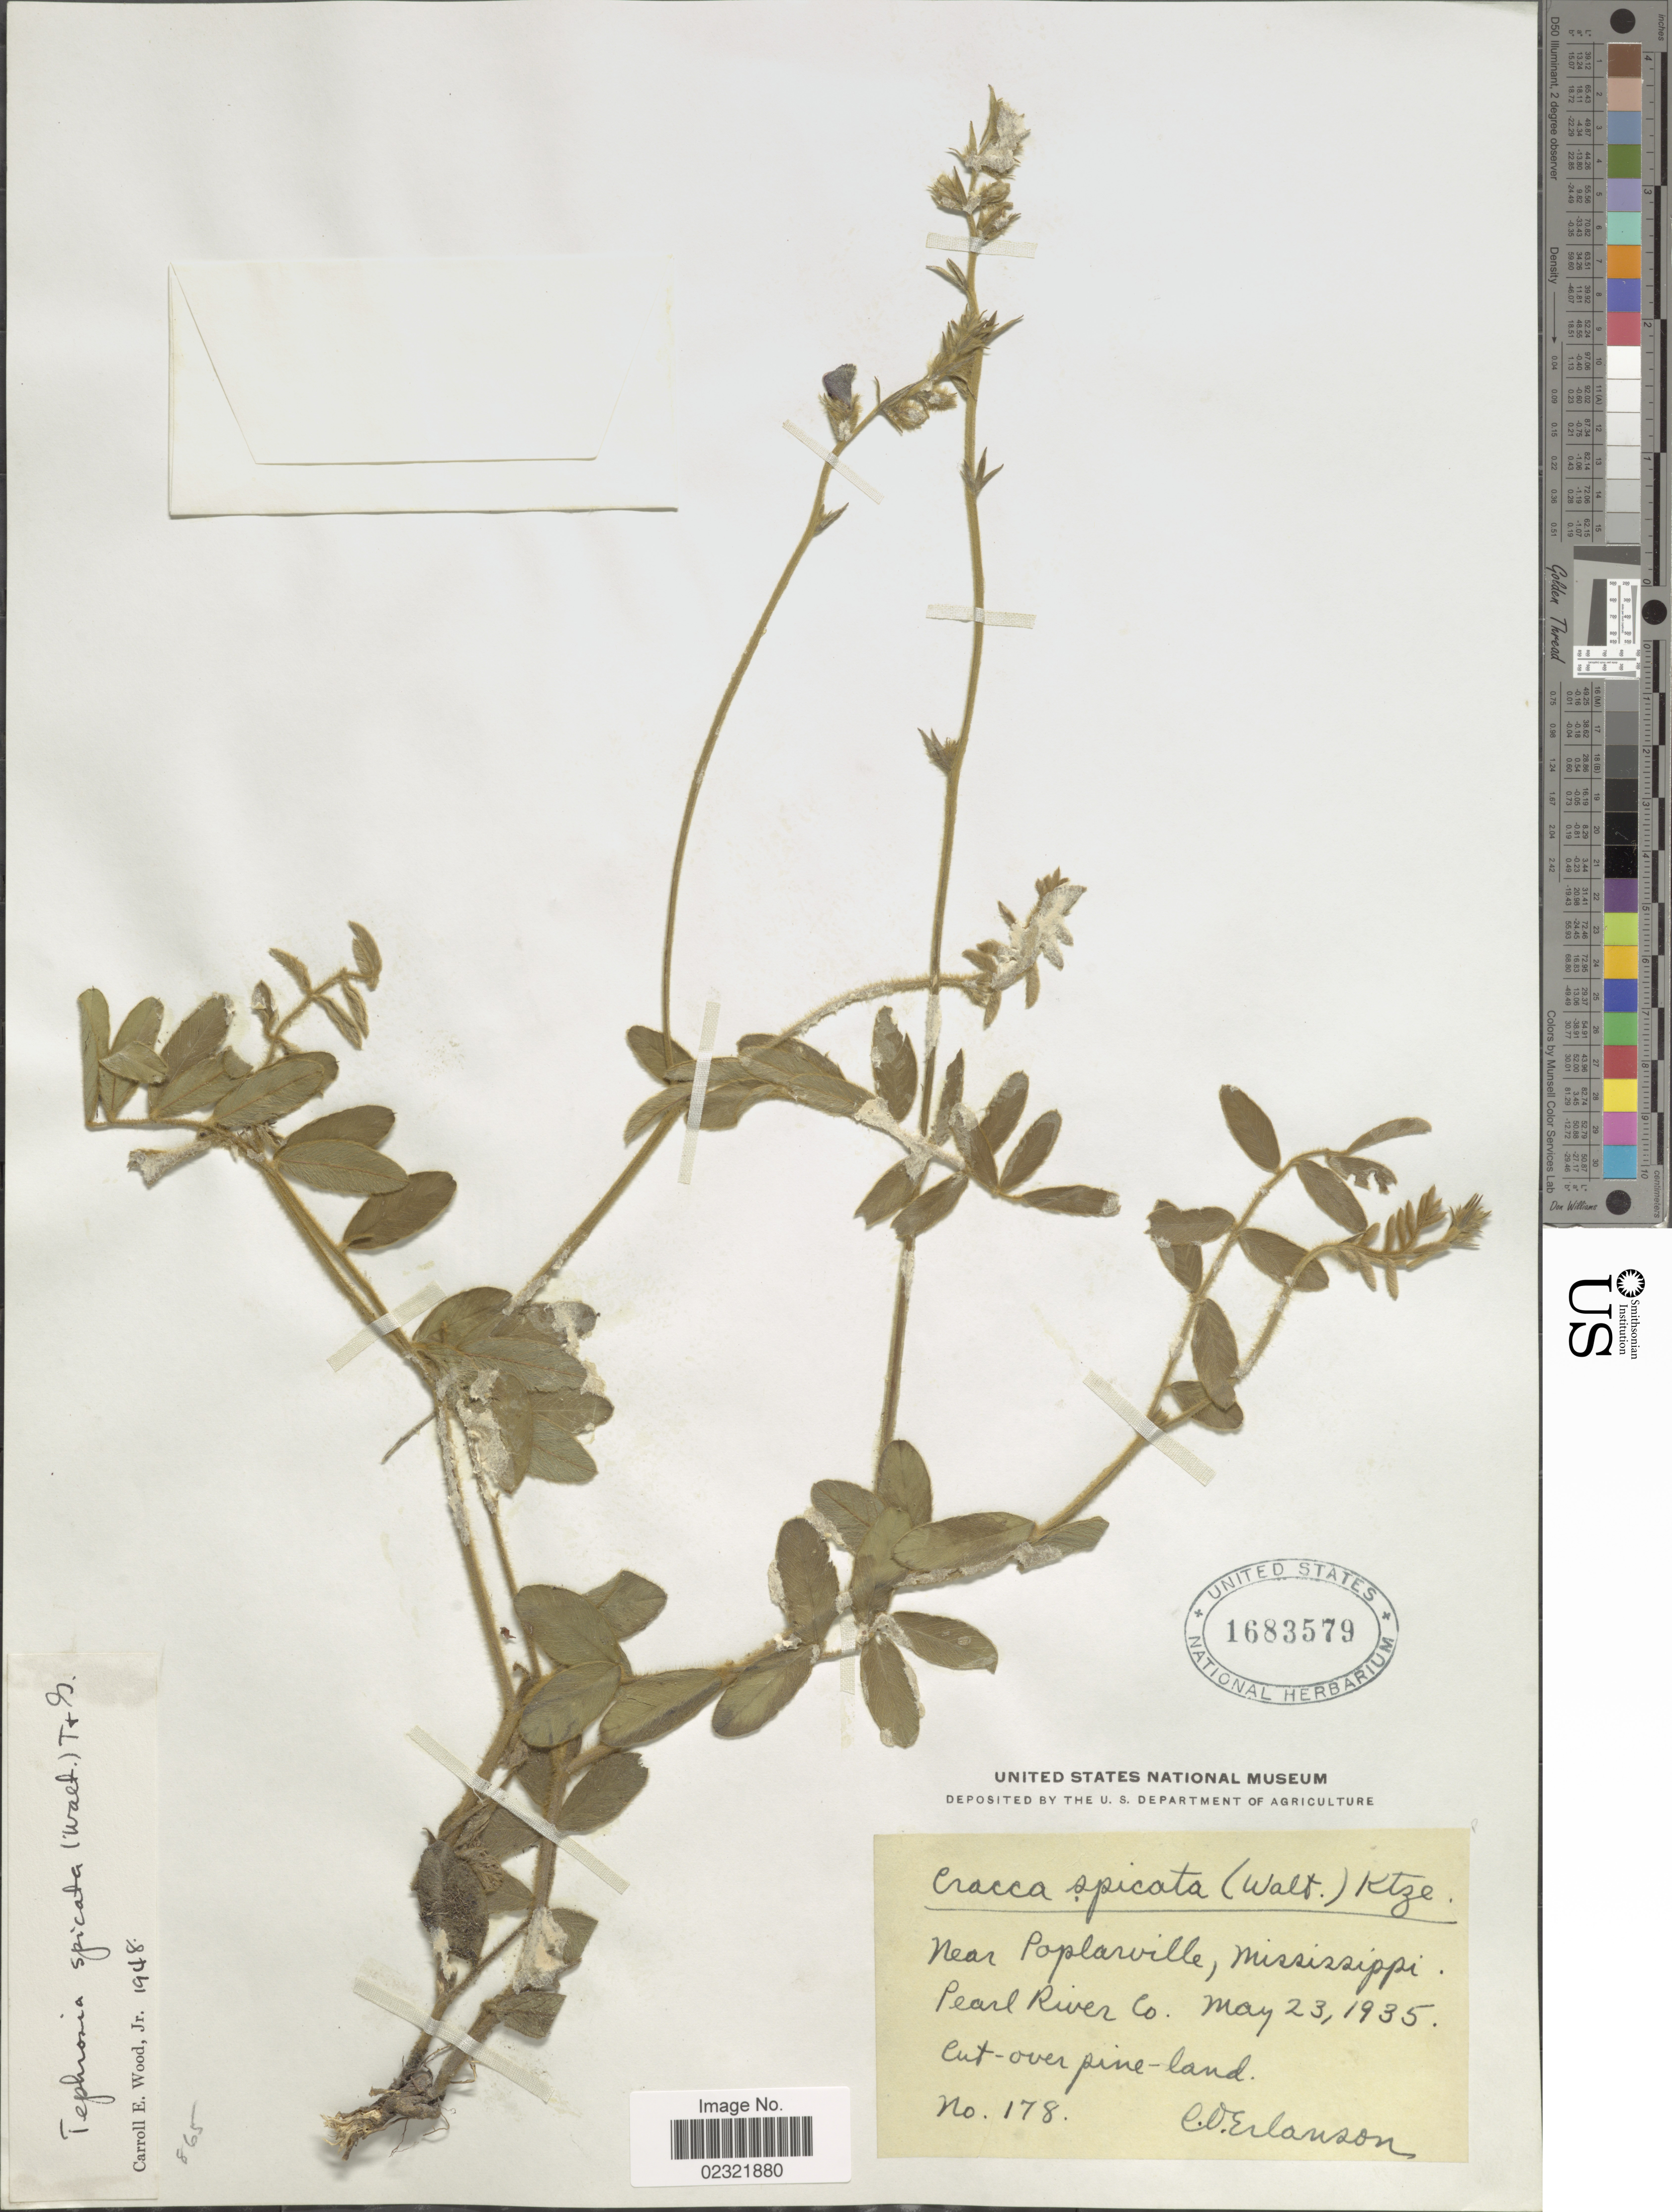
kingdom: Plantae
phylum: Tracheophyta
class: Magnoliopsida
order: Fabales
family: Fabaceae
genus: Tephrosia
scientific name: Tephrosia spicata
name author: (Walter) Torr. & A. Gray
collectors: C. O. Erlanson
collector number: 178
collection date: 1935-05-23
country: United States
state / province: Mississippi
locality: Near Poplarville, Pearl River Co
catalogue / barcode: US 1683579